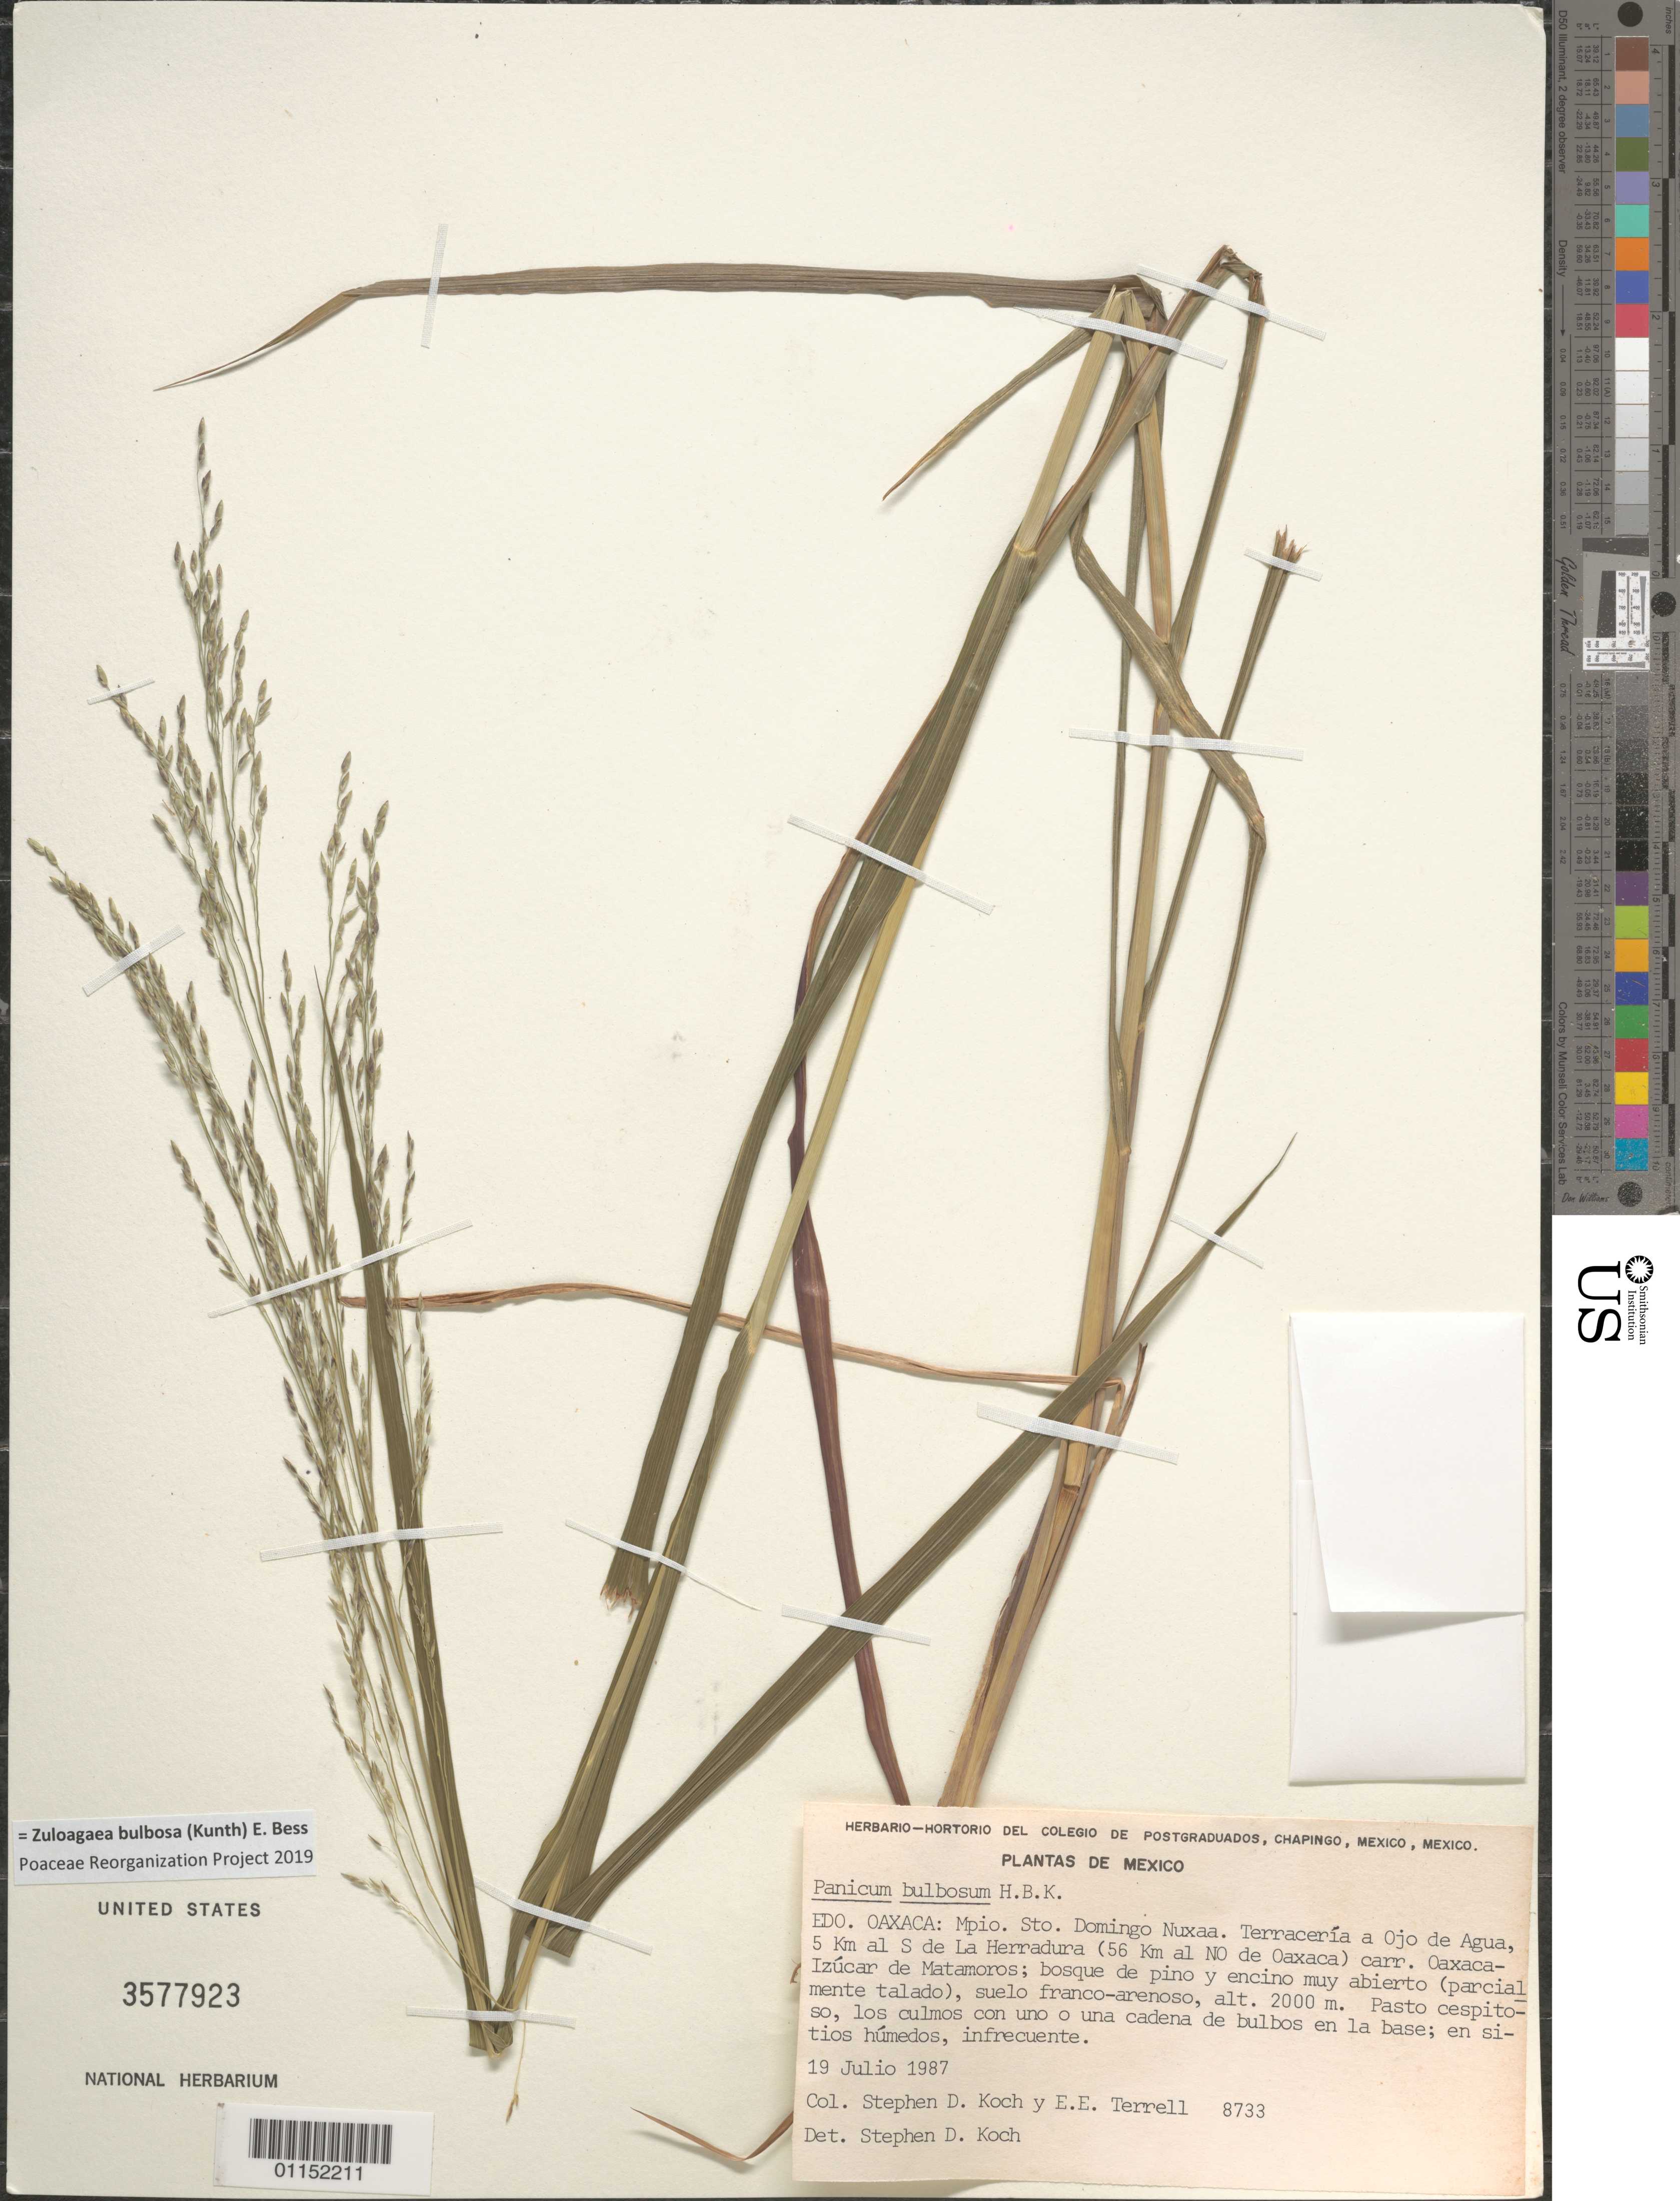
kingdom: Plantae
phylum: Tracheophyta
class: Liliopsida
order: Poales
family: Poaceae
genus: Panicum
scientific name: Panicum bulbosum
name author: Kunth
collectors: S. D. Koch & E. E. Terrell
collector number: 8733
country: Mexico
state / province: Oaxaca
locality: Santo Domingo Nuxaa, Terracera a Ojo de Agua, S of La Herradura,m NW of Oaxaca,m carr. Oaxaca-Izucar de Matamoros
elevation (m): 2000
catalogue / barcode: US 3577923